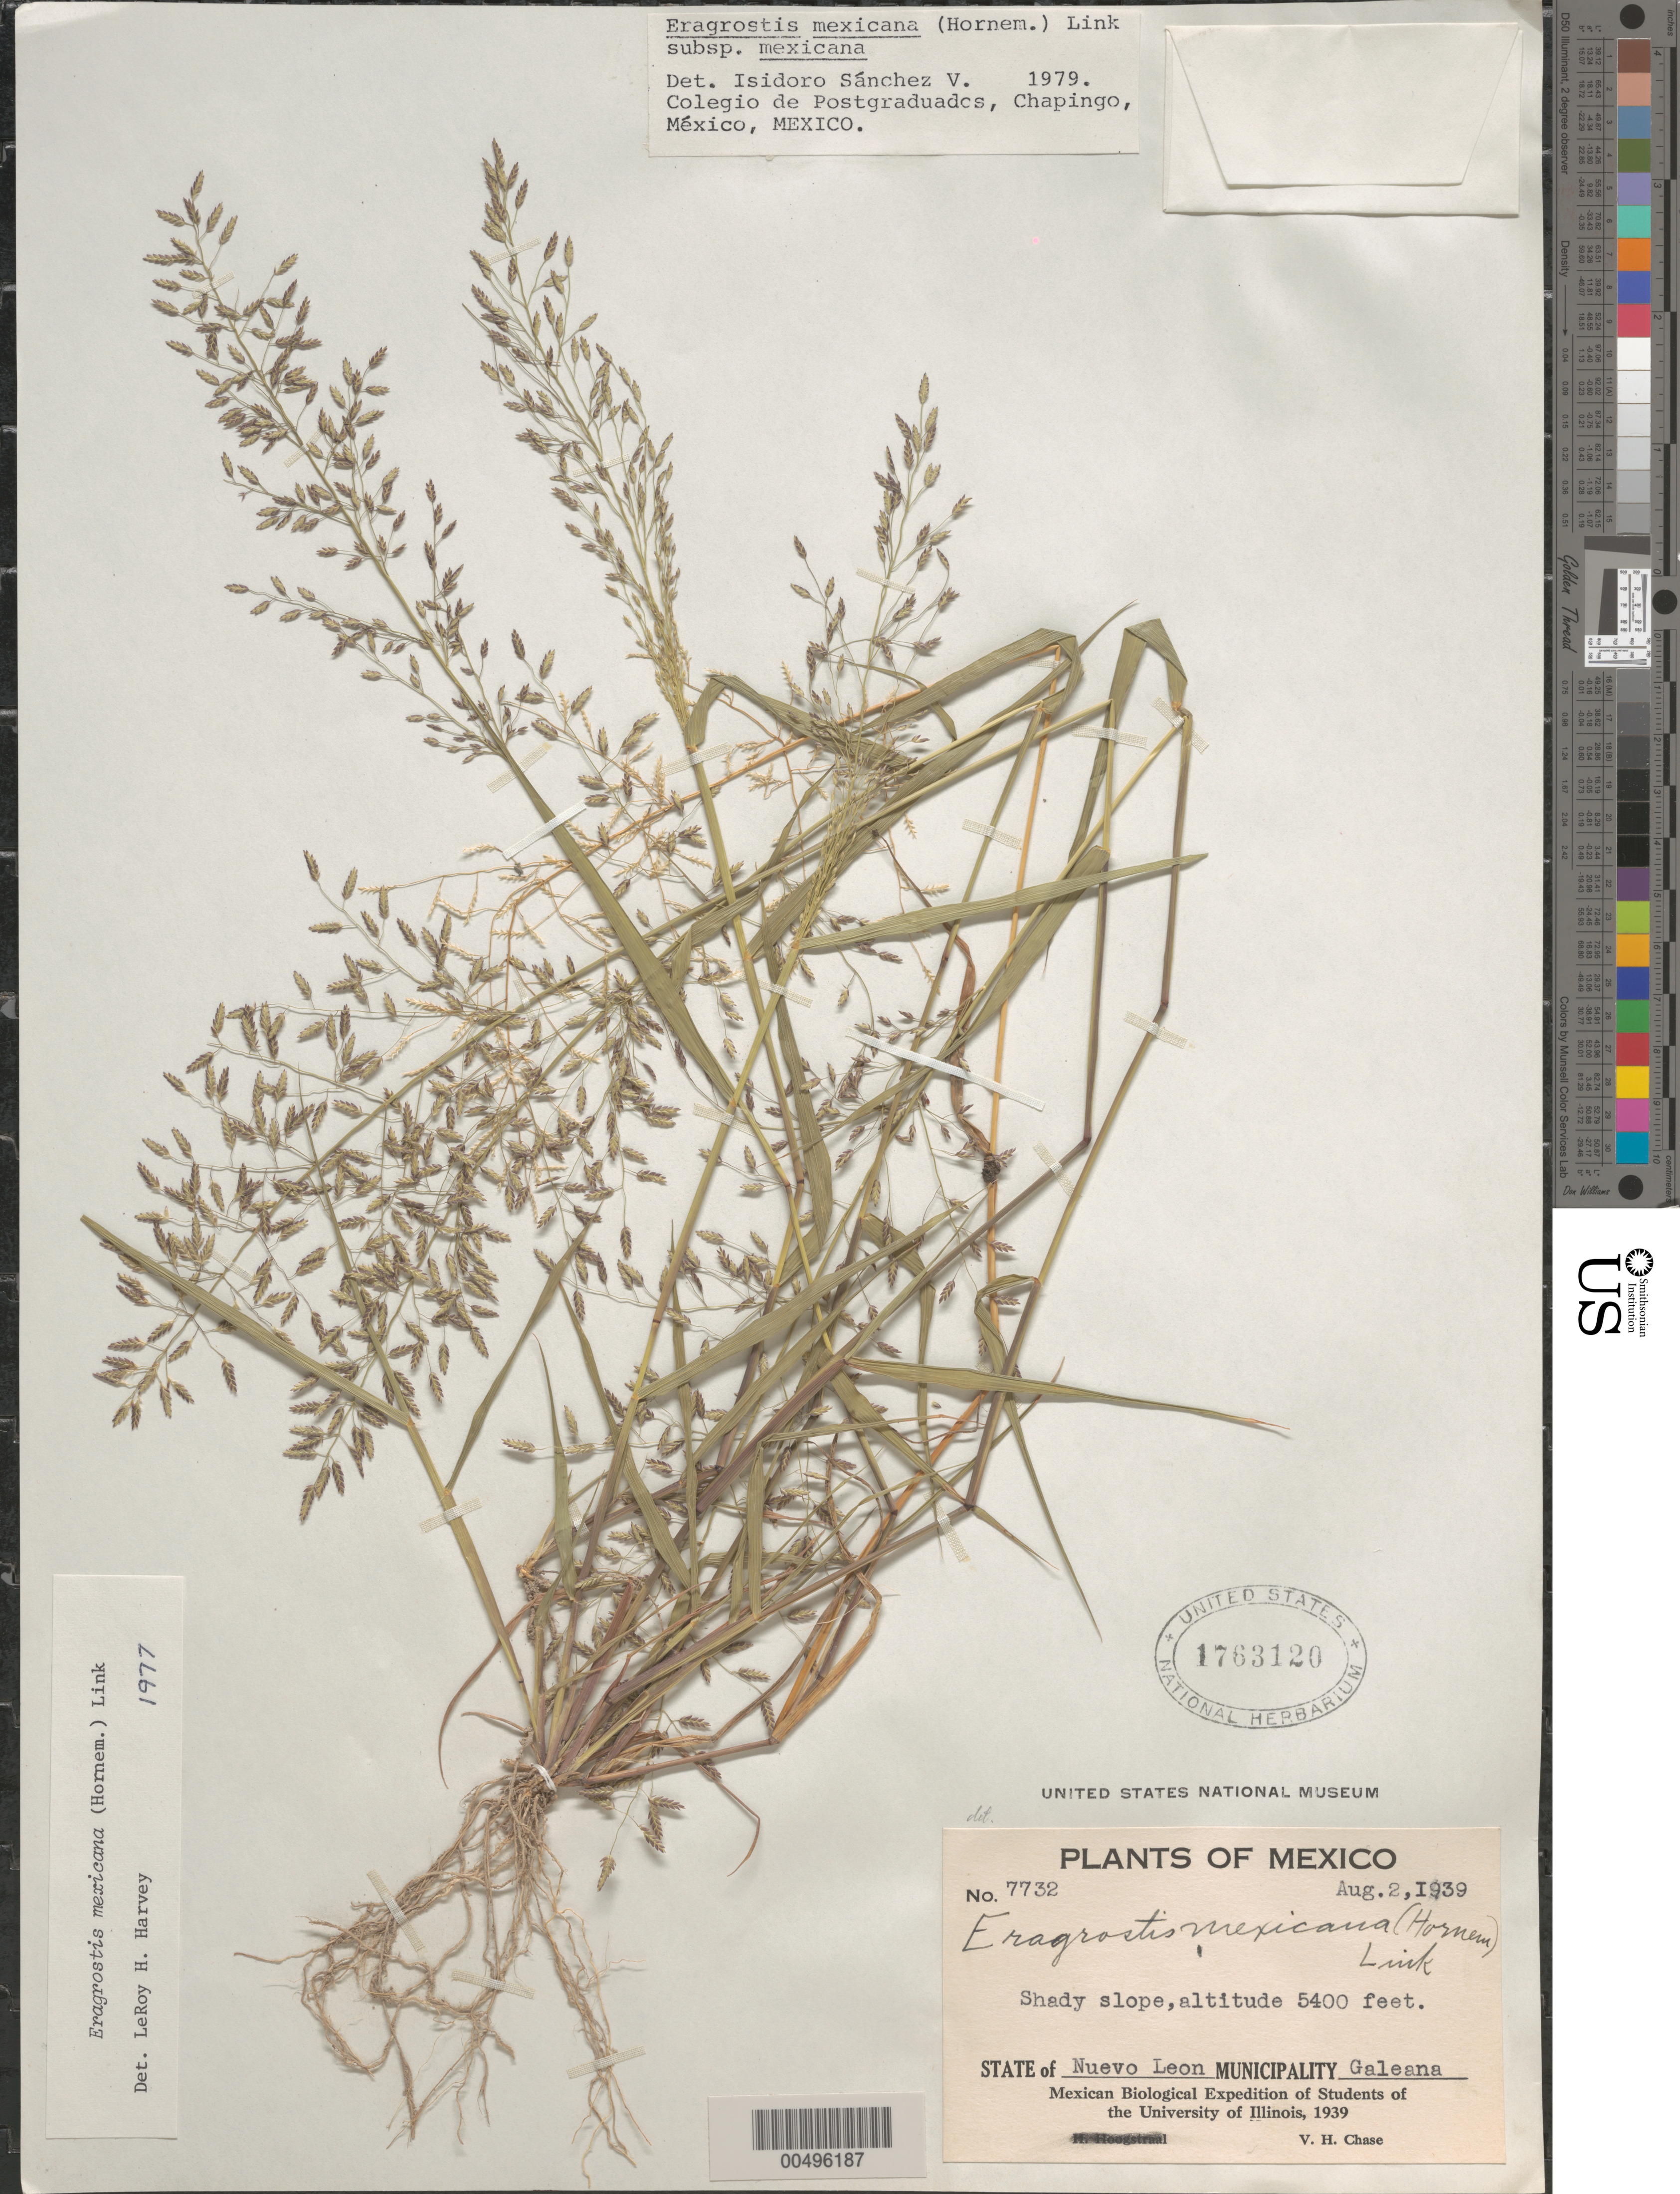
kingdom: Plantae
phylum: Tracheophyta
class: Liliopsida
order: Poales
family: Poaceae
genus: Eragrostis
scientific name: Eragrostis mexicana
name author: (Hornem.) Link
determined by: Sánchez Vega, I. M.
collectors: V. H. Chase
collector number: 7732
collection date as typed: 2 Aug 1939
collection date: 1939-08-02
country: Mexico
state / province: Nuevo León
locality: Galeana Mun.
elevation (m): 1646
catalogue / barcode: US 1763120